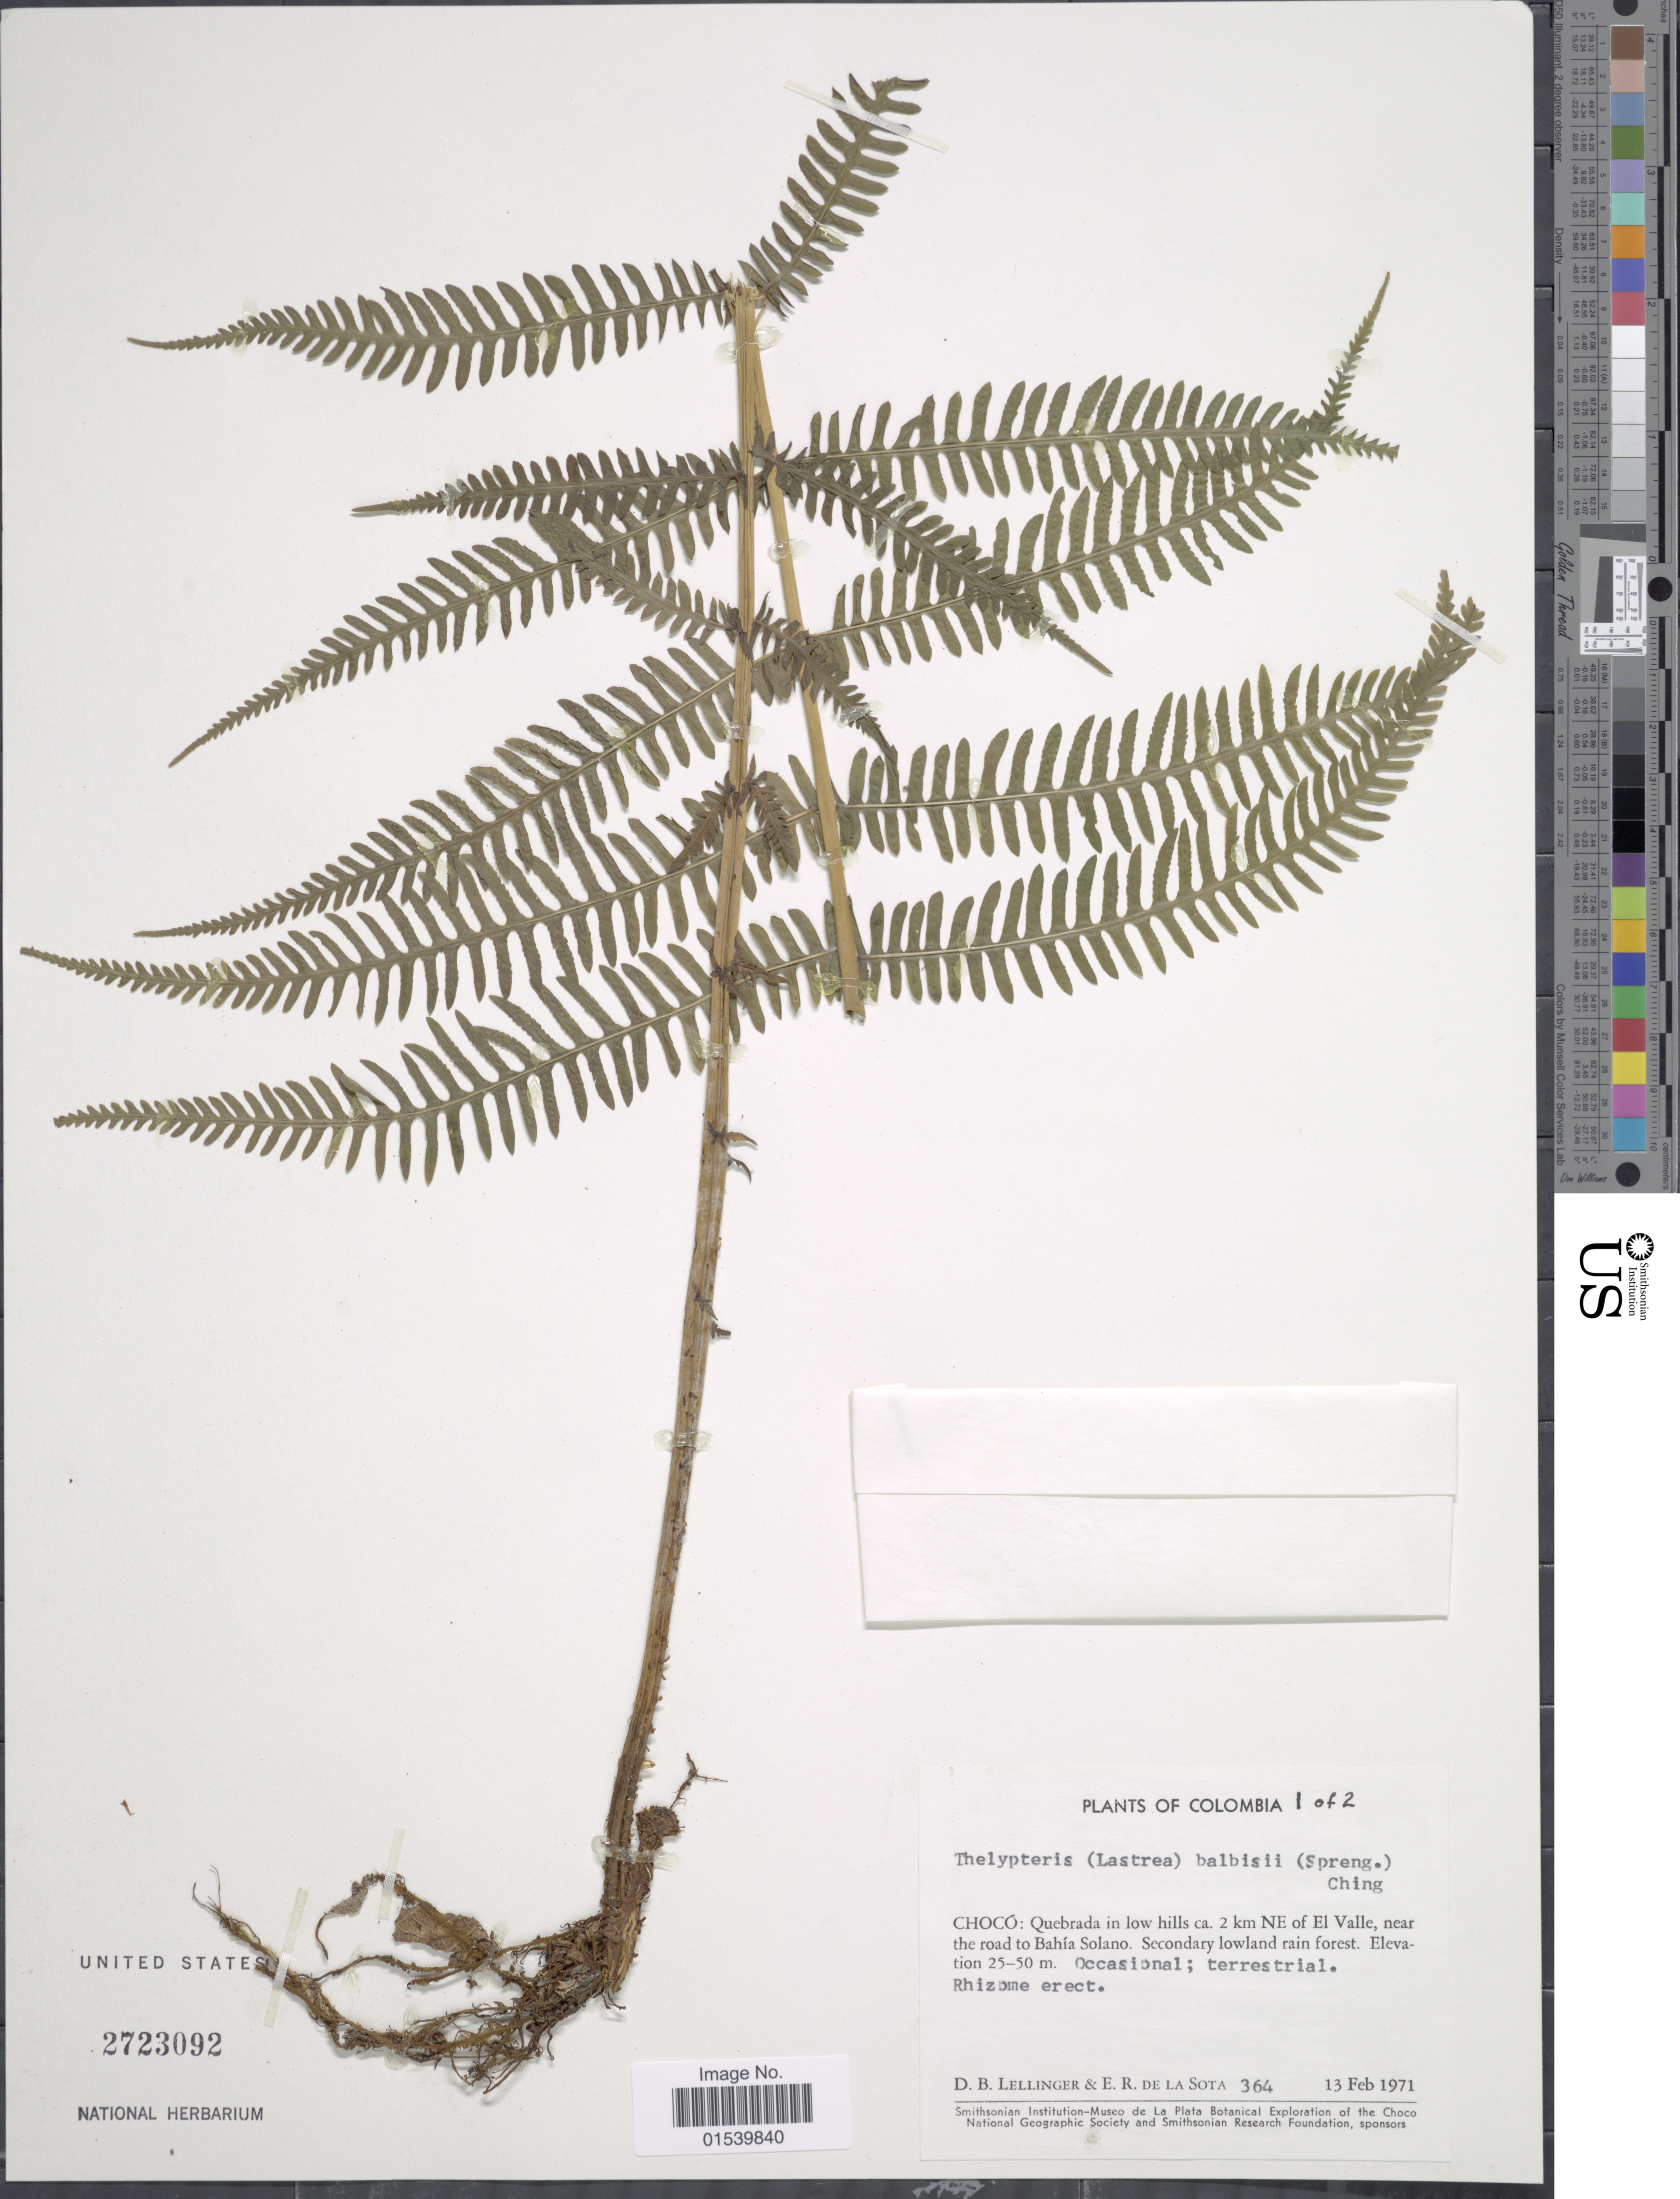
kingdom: Plantae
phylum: Tracheophyta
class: Polypodiopsida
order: Polypodiales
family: Thelypteridaceae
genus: Amauropelta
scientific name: Amauropelta balbisii (Spreng.) comb. nov., ined. 2015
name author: (Spreng.)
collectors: D. B. Lellinger & E. R. de la Sota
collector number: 364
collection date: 1971-02-13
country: Colombia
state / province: Chocó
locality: Quebrada in low hills ca. 2 km NE of El Valle, near the road to Bahía Solano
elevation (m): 25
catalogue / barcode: US 2723092